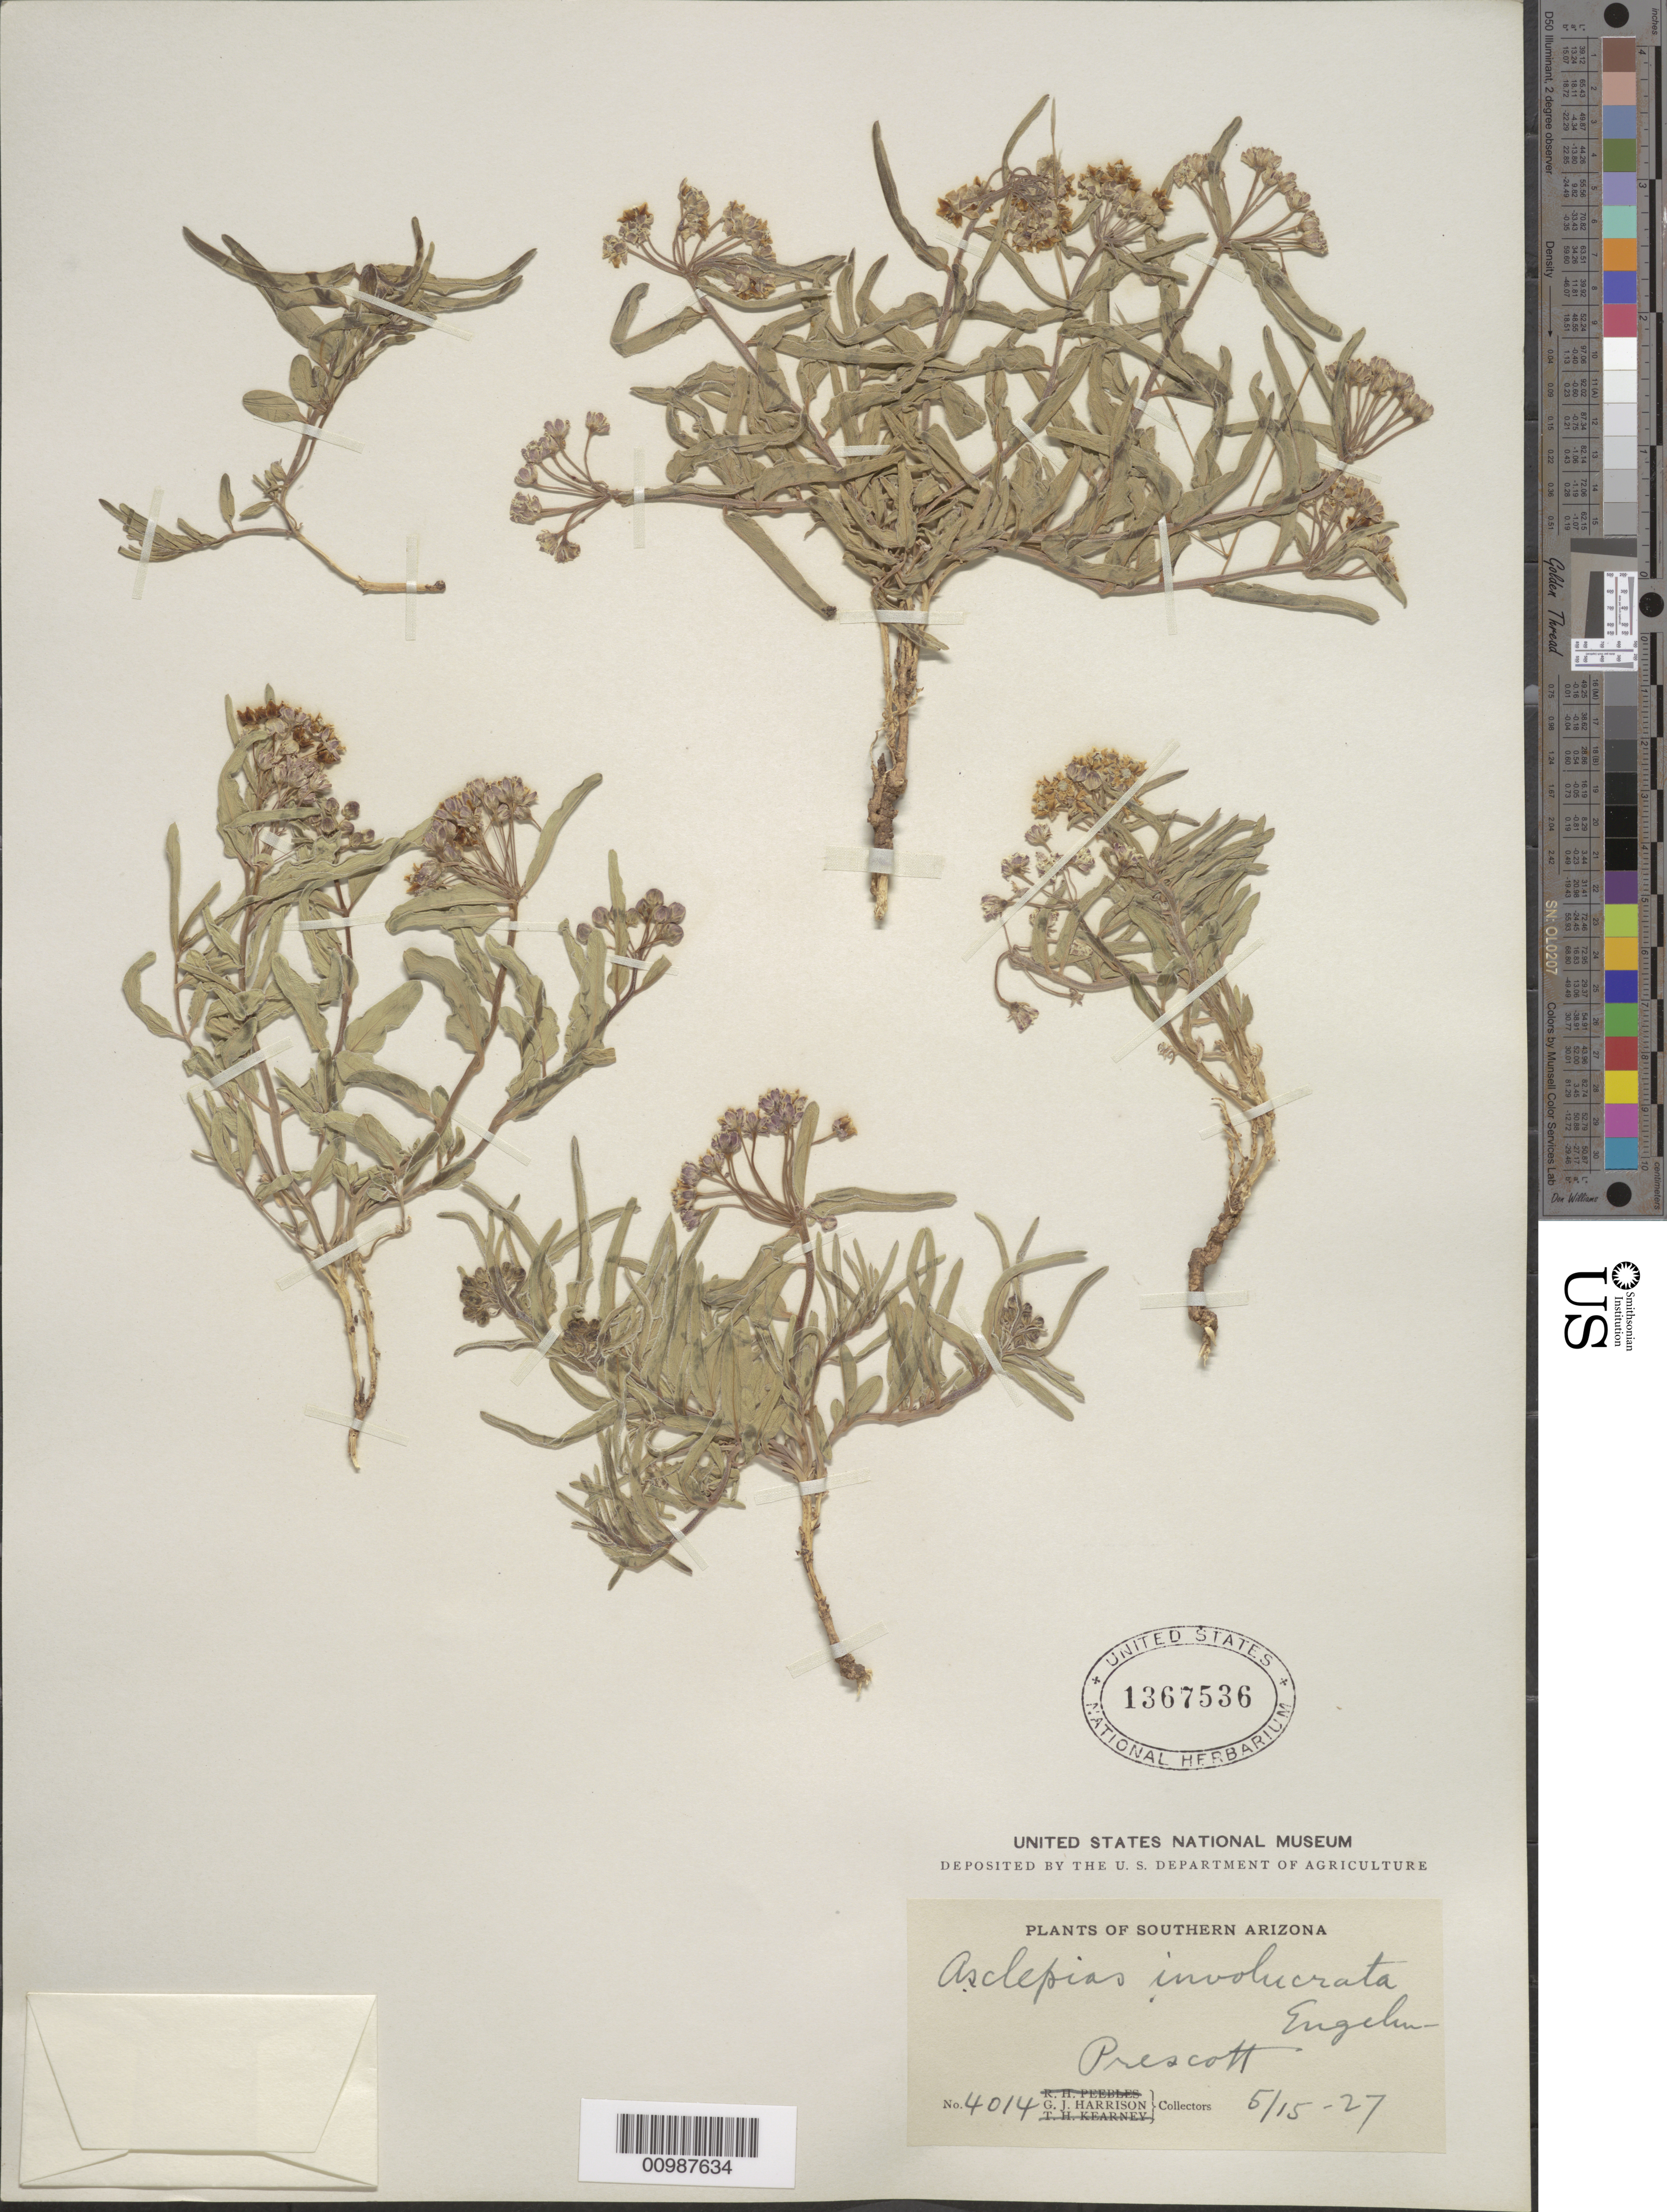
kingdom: Plantae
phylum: Tracheophyta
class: Magnoliopsida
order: Gentianales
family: Apocynaceae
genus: Asclepias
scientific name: Asclepias involucrata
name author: Engelm. ex Torr.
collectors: G. J. Harrison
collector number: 4014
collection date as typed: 15 May 1927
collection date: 1927-05-15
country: United States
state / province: Arizona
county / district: Yavapai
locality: Prescott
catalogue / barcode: US 1367536